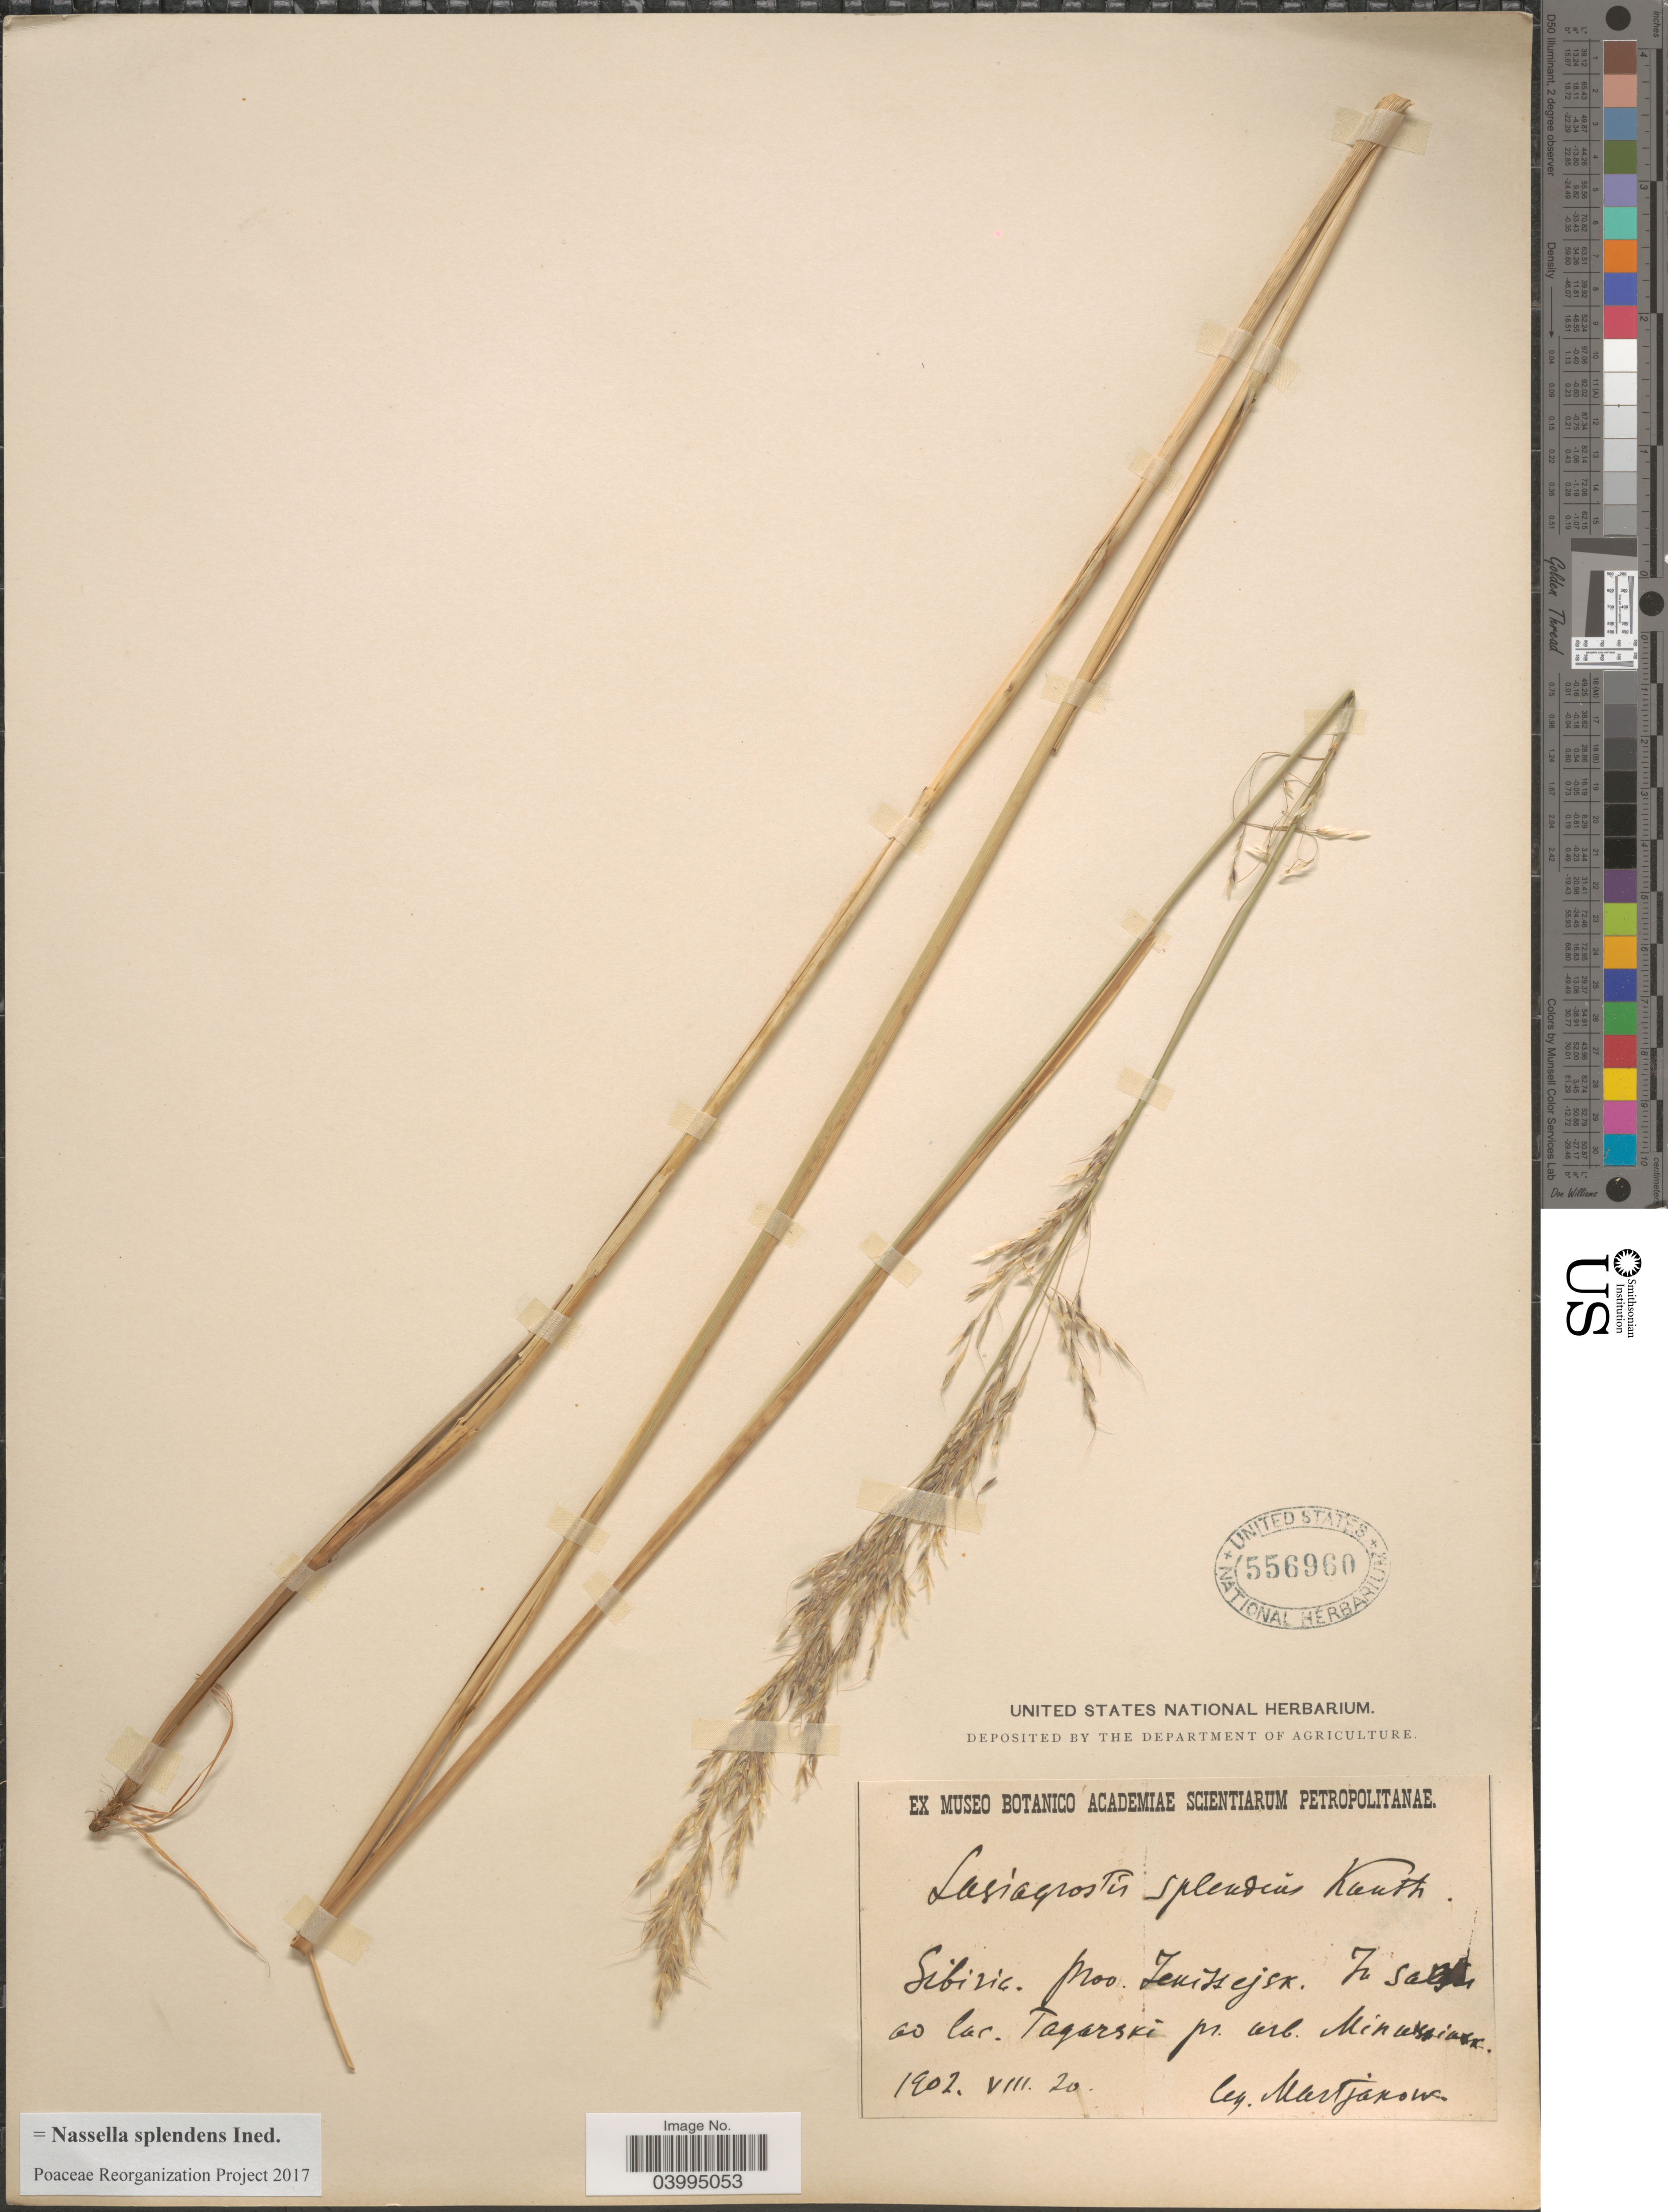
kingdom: Plantae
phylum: Tracheophyta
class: Liliopsida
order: Poales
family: Poaceae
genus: Neotrinia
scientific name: Neotrinia splendens (Trin.) M. Nobis, P.D. Gudkova & A. Nowak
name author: (Trin.)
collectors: Martjanow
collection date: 1902-08-20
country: Russian Federation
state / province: Krasnoyarsk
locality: Sibiria. Prov. Jenissejsk, lac. Tagarski pr. urb Minussinsk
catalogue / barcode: US 556960